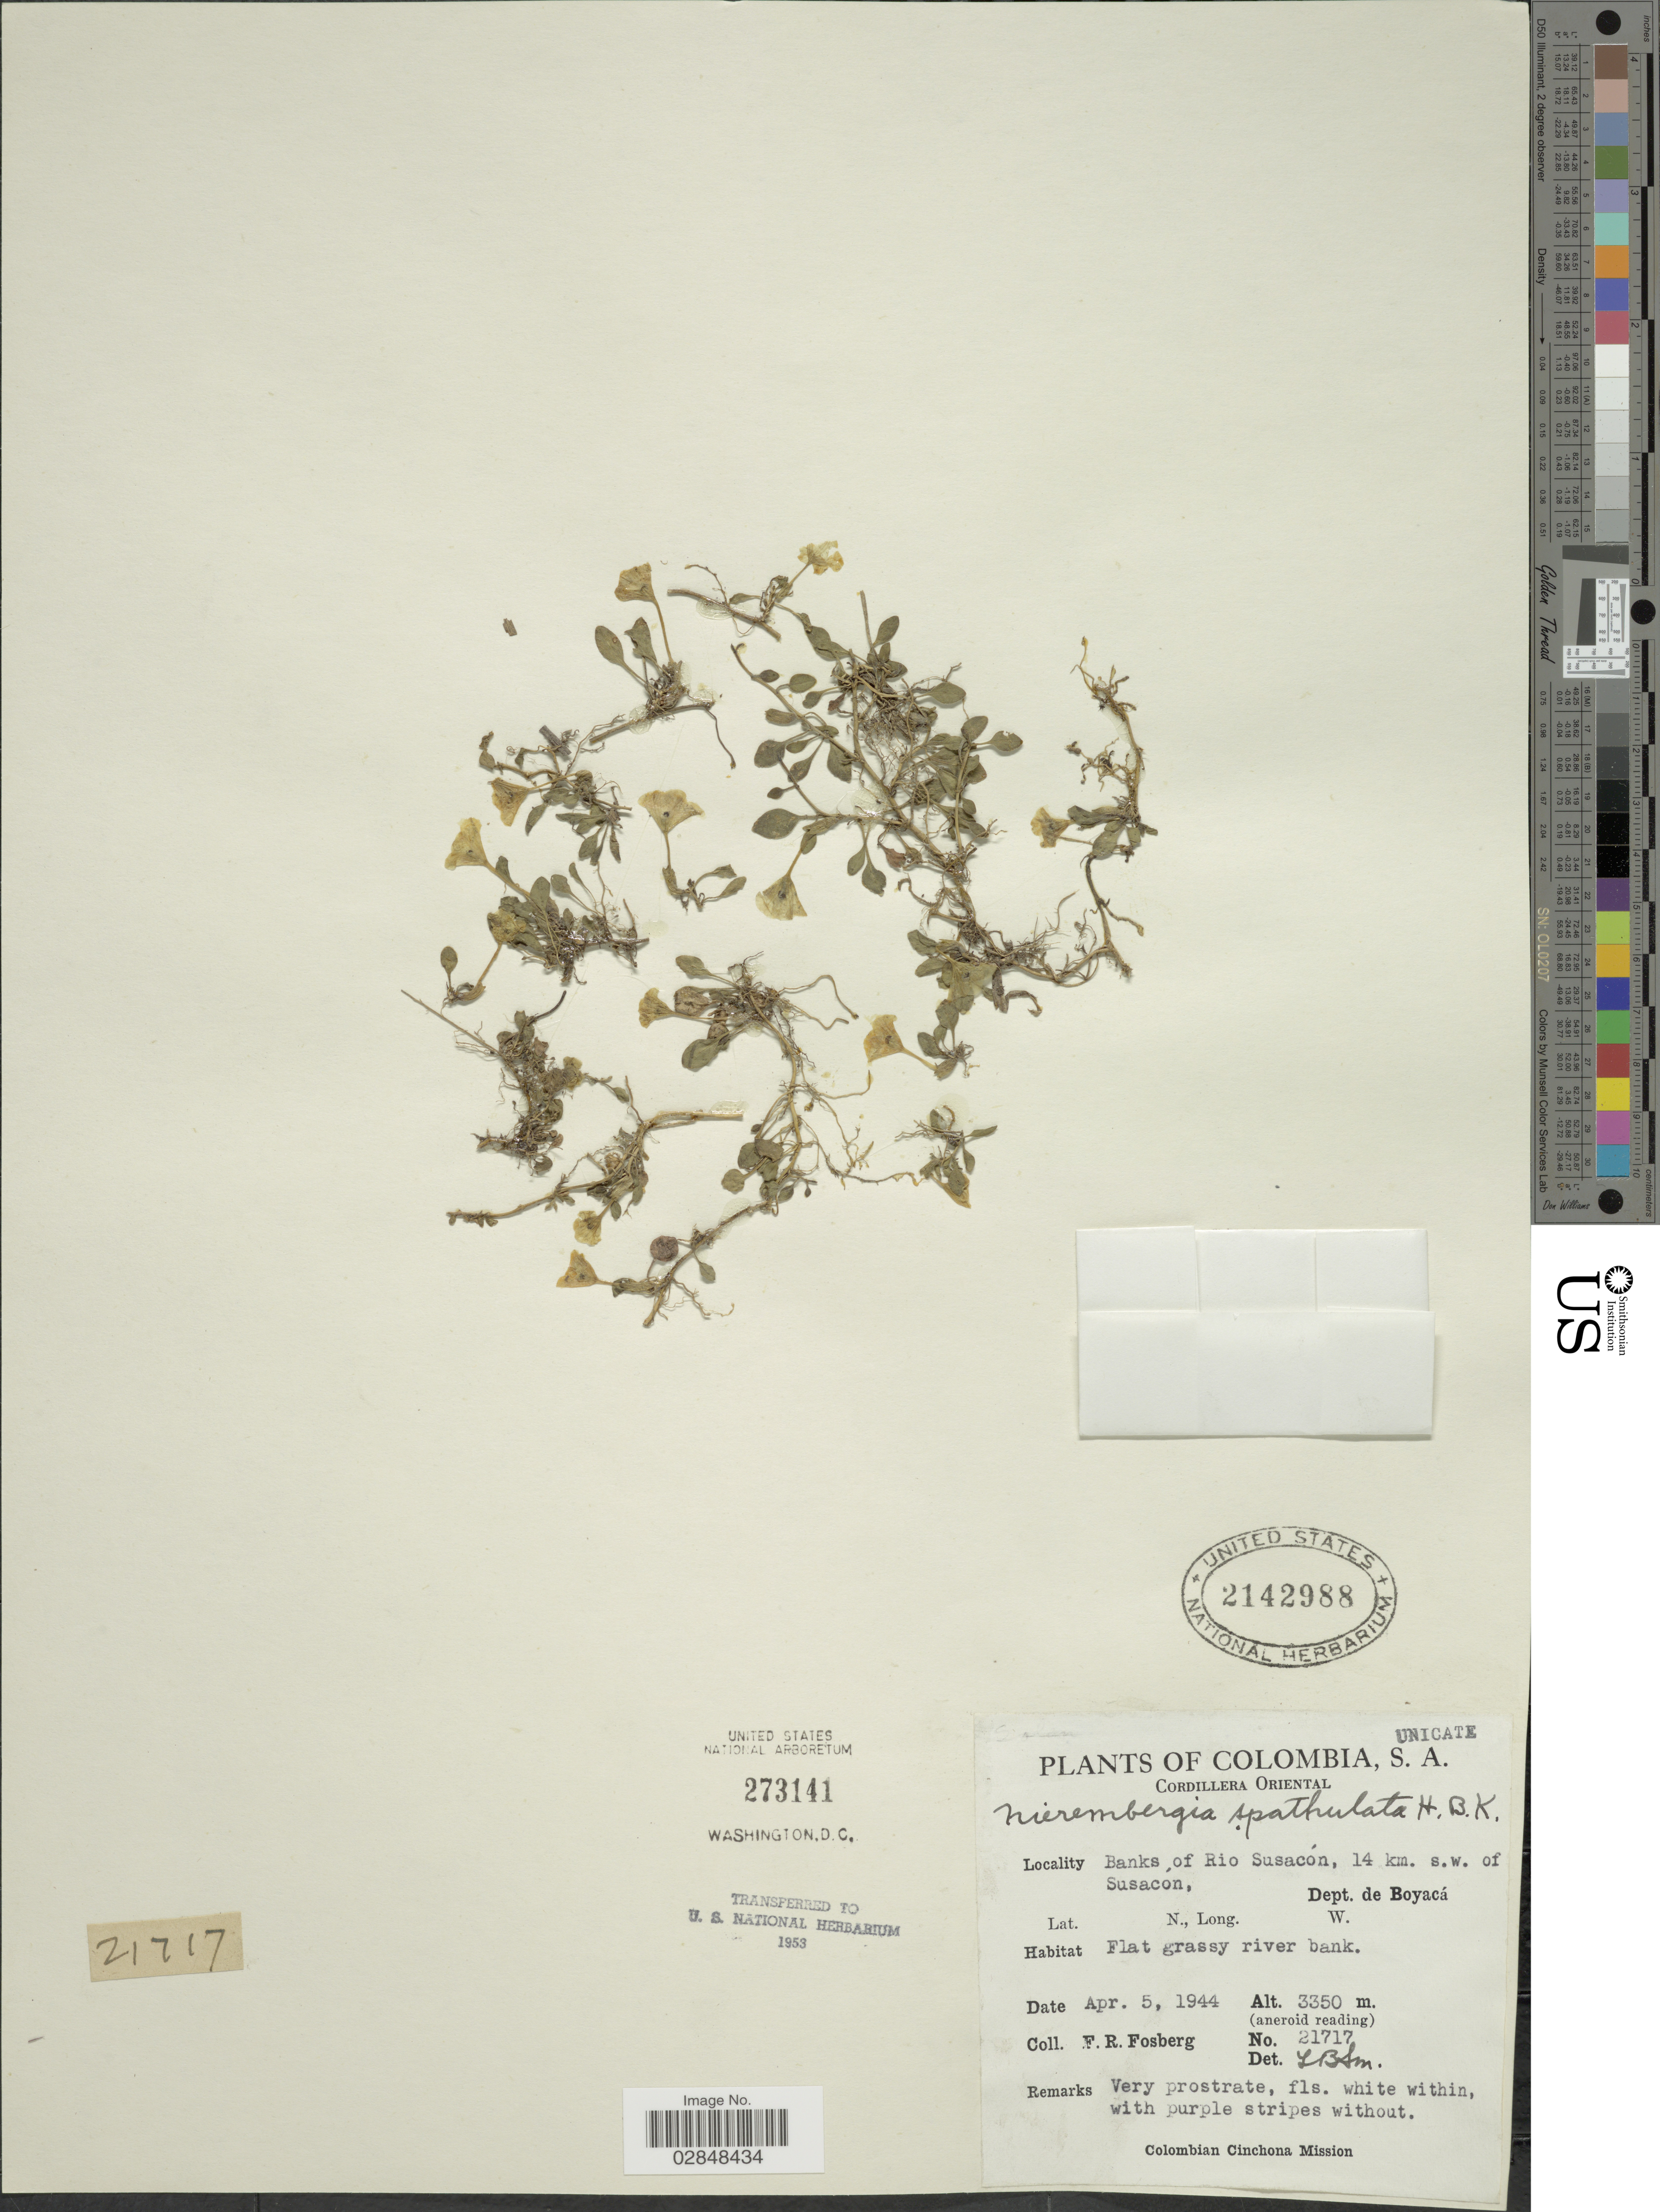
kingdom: Plantae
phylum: Tracheophyta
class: Magnoliopsida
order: Solanales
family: Solanaceae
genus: Nierembergia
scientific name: Nierembergia spathulata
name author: Kunth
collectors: F. R. Fosberg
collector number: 21717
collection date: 1944-04-05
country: Colombia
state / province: Boyacá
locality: Cordillera Oriental. Banks of Rio Susacón, 14 km. s.w. of Susacón, Dept. de Boyacá.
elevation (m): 3350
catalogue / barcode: US 2142988